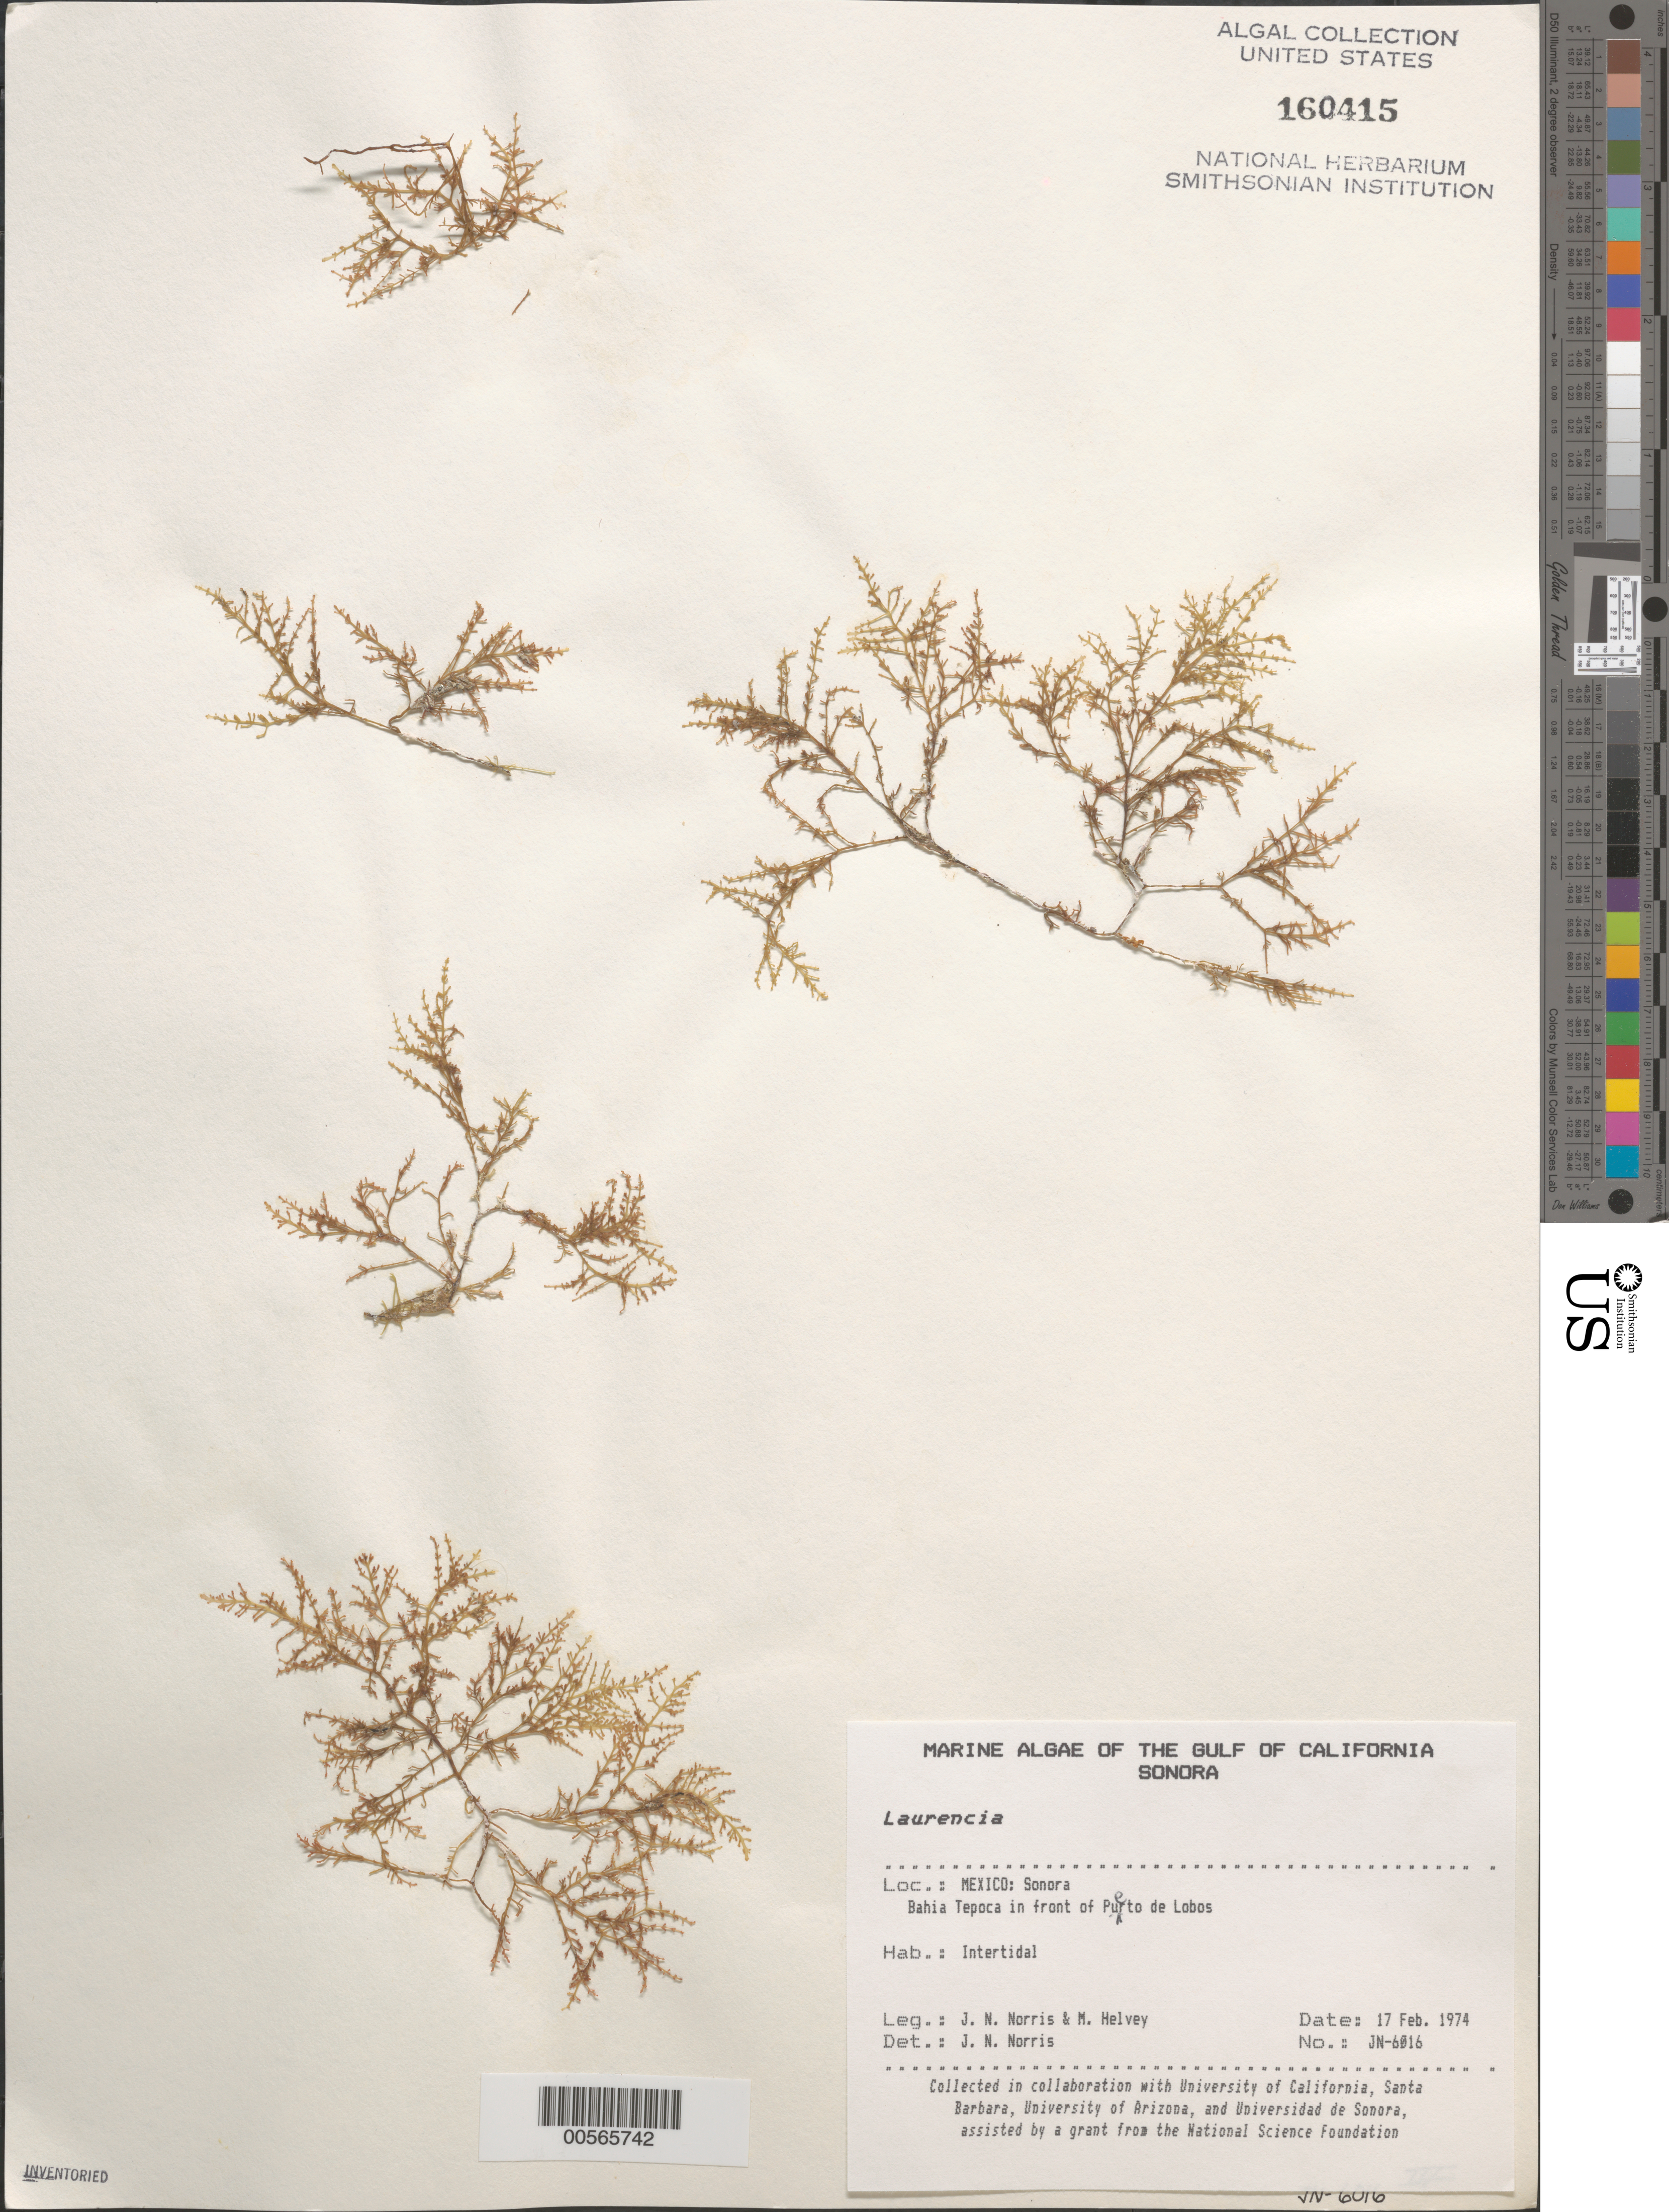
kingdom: Plantae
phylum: Rhodophyta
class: Florideophyceae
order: Ceramiales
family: Rhodomelaceae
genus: Laurencia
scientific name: Laurencia sp.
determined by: Norris, James N.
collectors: J. N. Norris & M. Helvey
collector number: JN-6016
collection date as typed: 17 Feb 1973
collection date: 1973-02-17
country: Mexico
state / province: Sonora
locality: Bahia Tepoca, Puerto de Lobos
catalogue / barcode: US 160415